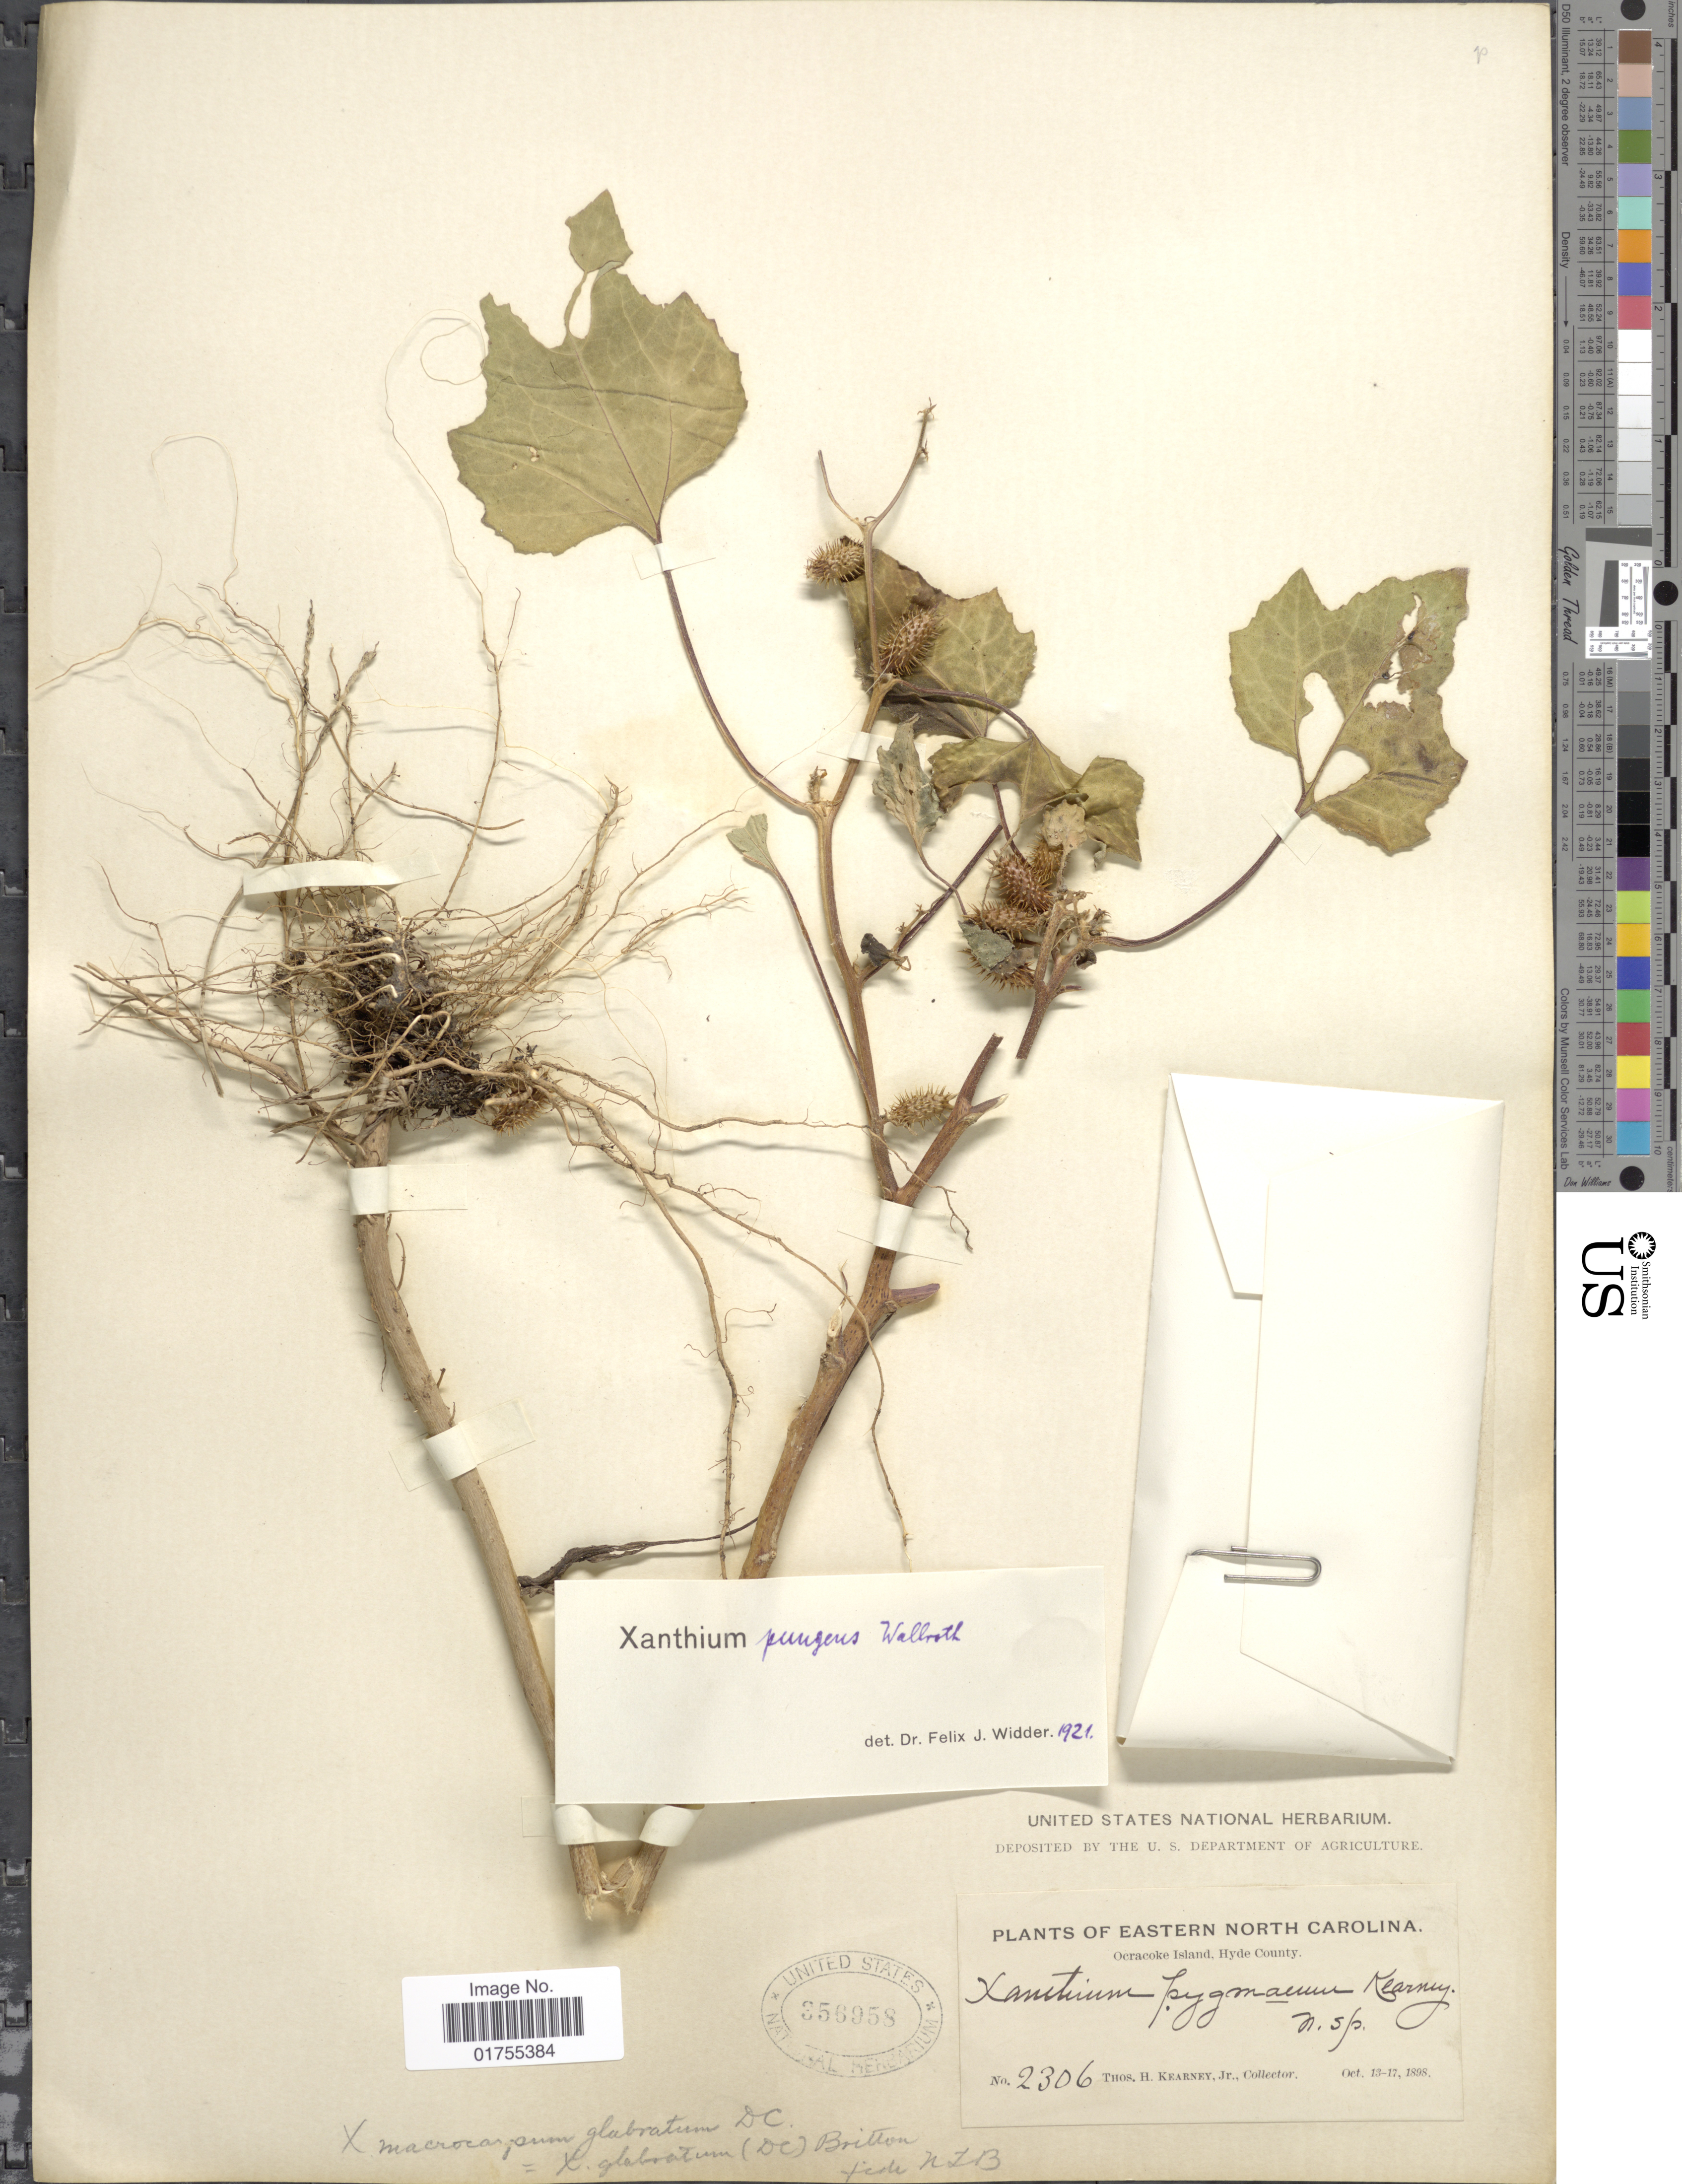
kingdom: Plantae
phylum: Tracheophyta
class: Magnoliopsida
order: Asterales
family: Asteraceae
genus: Xanthium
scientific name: Xanthium strumarium var. glabratum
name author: Mill.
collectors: T. H. Kearney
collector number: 2306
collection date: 1898-10-13/1898-10-17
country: United States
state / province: North Carolina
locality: Eastern North Carolina, Ocracoke Island, Hyde County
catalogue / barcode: US 356958